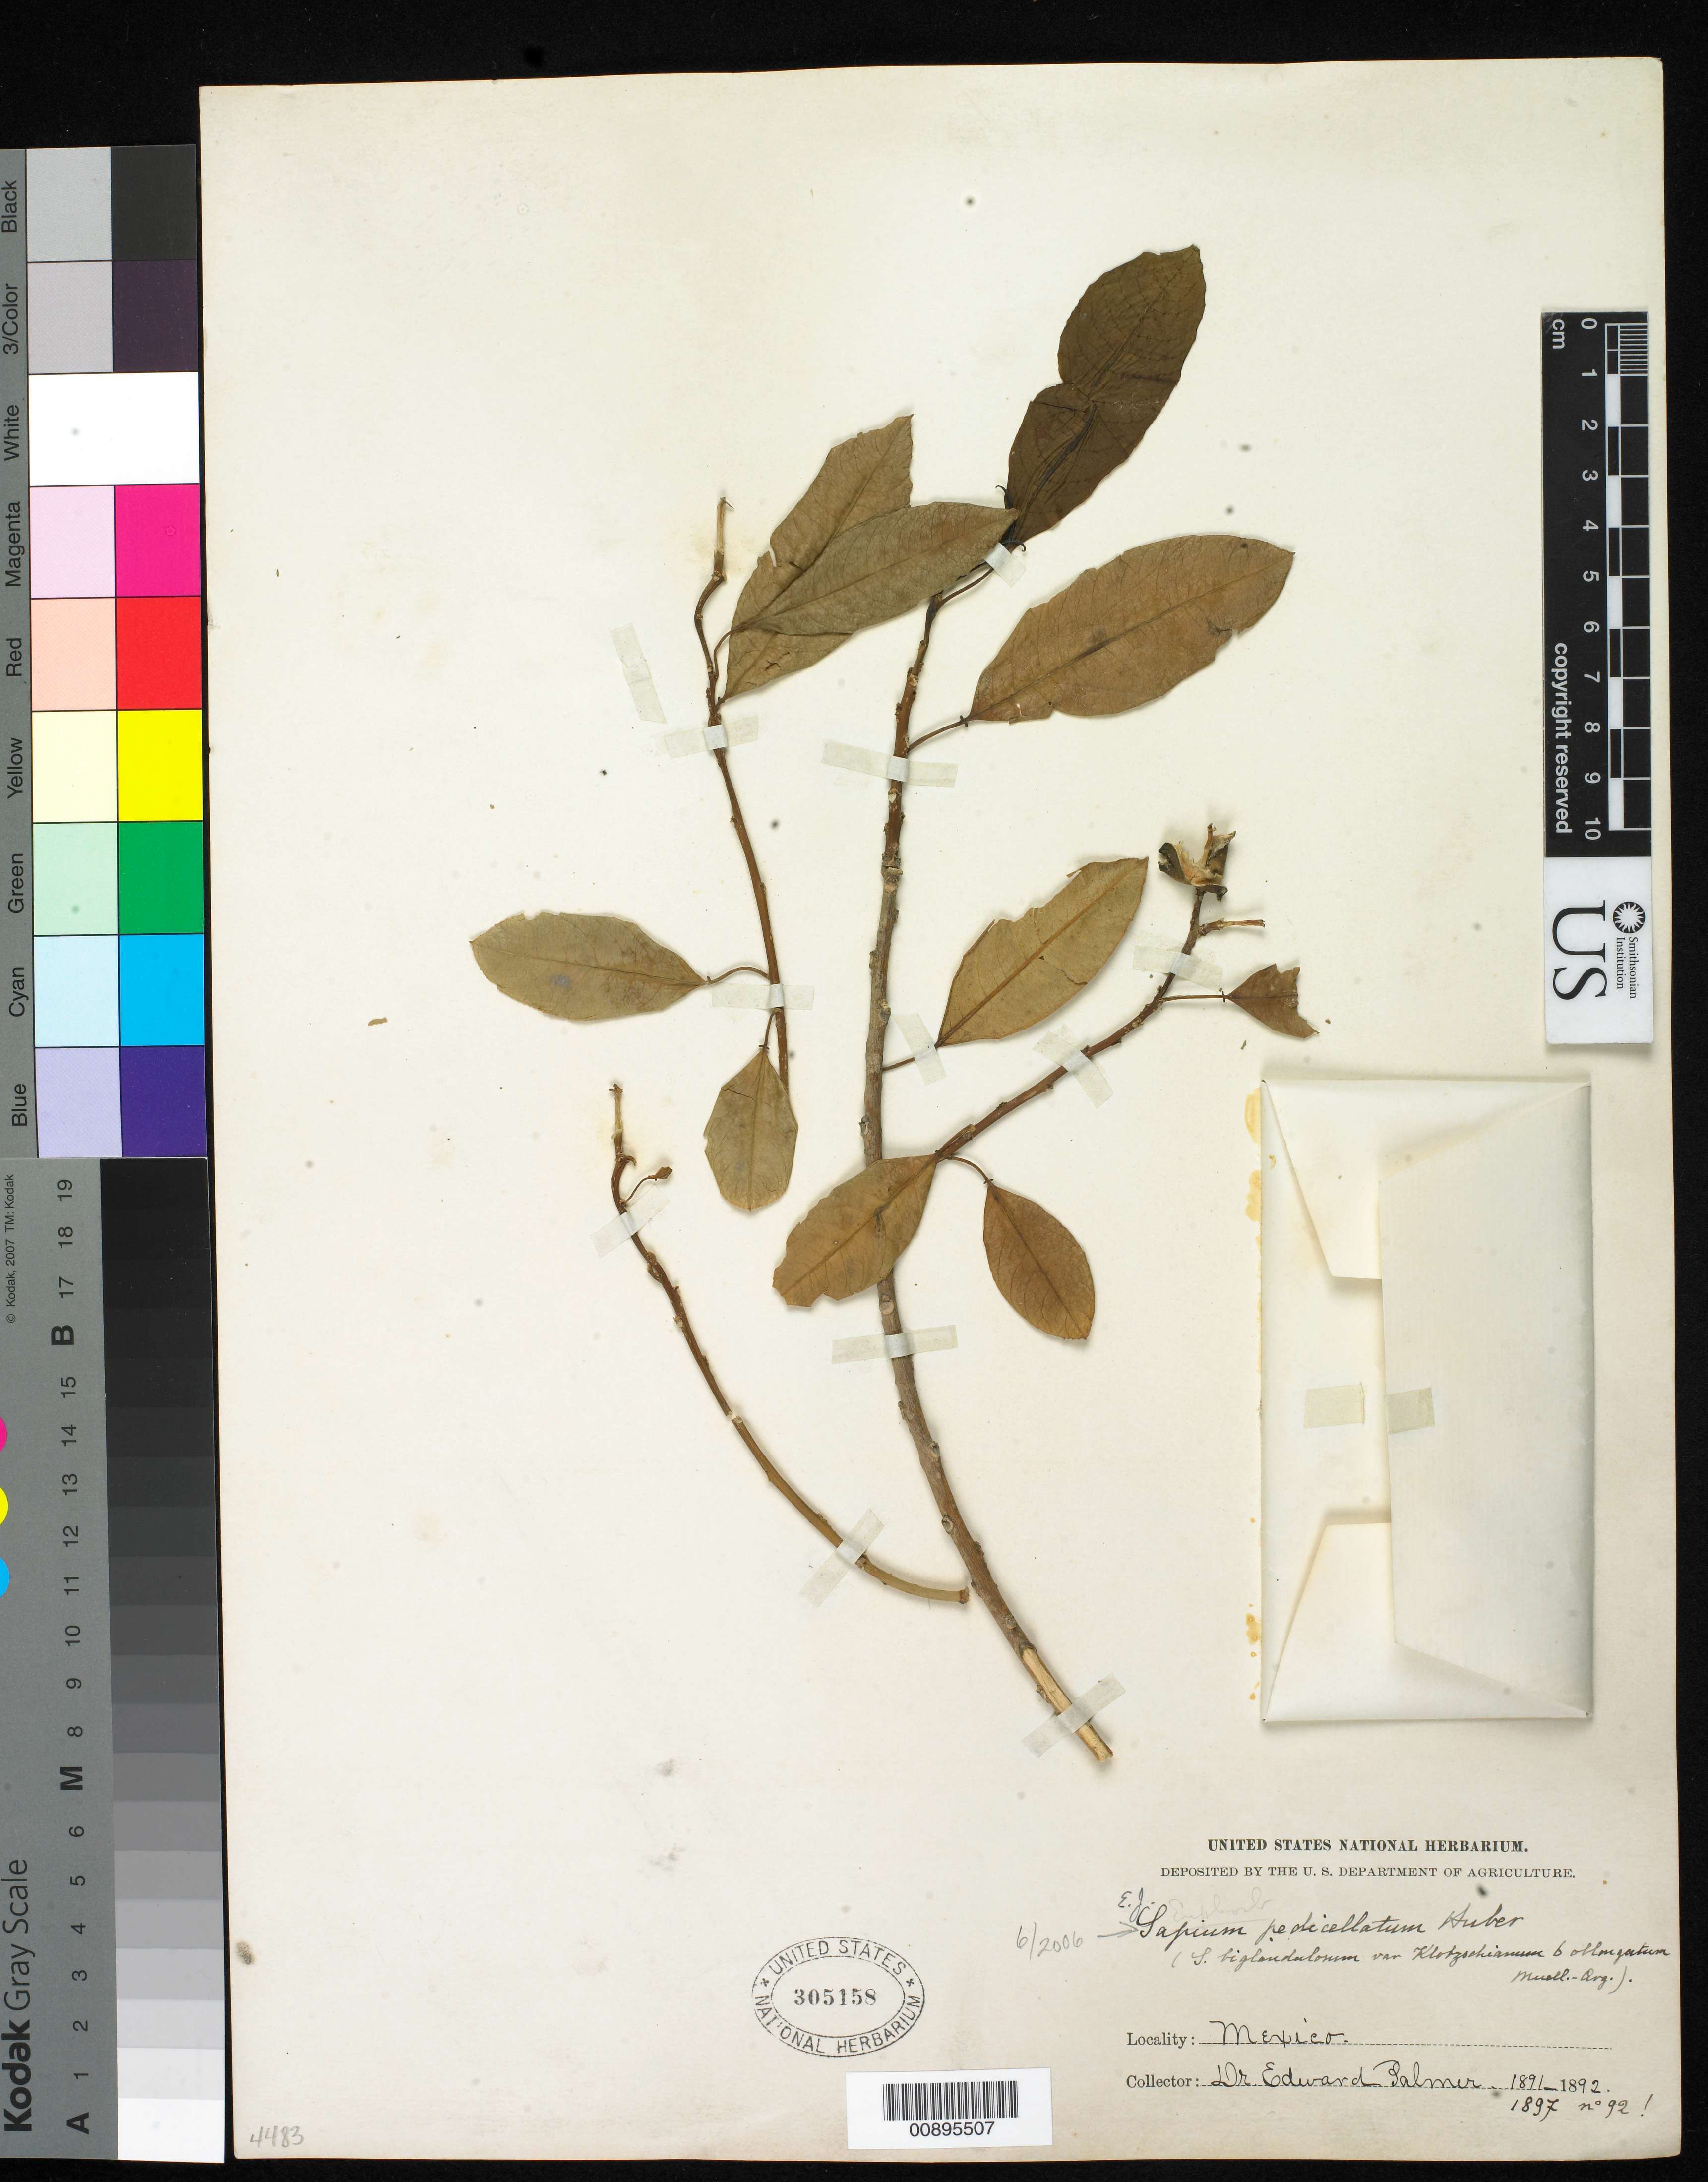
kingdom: Plantae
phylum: Tracheophyta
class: Magnoliopsida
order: Malpighiales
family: Euphorbiaceae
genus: Sapium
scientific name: Sapium pedicellatum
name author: Huber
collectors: E. Palmer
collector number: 92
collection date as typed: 1891 to -- --- 1892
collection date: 1891/1892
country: Mexico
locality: Mexico.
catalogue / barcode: US 305158